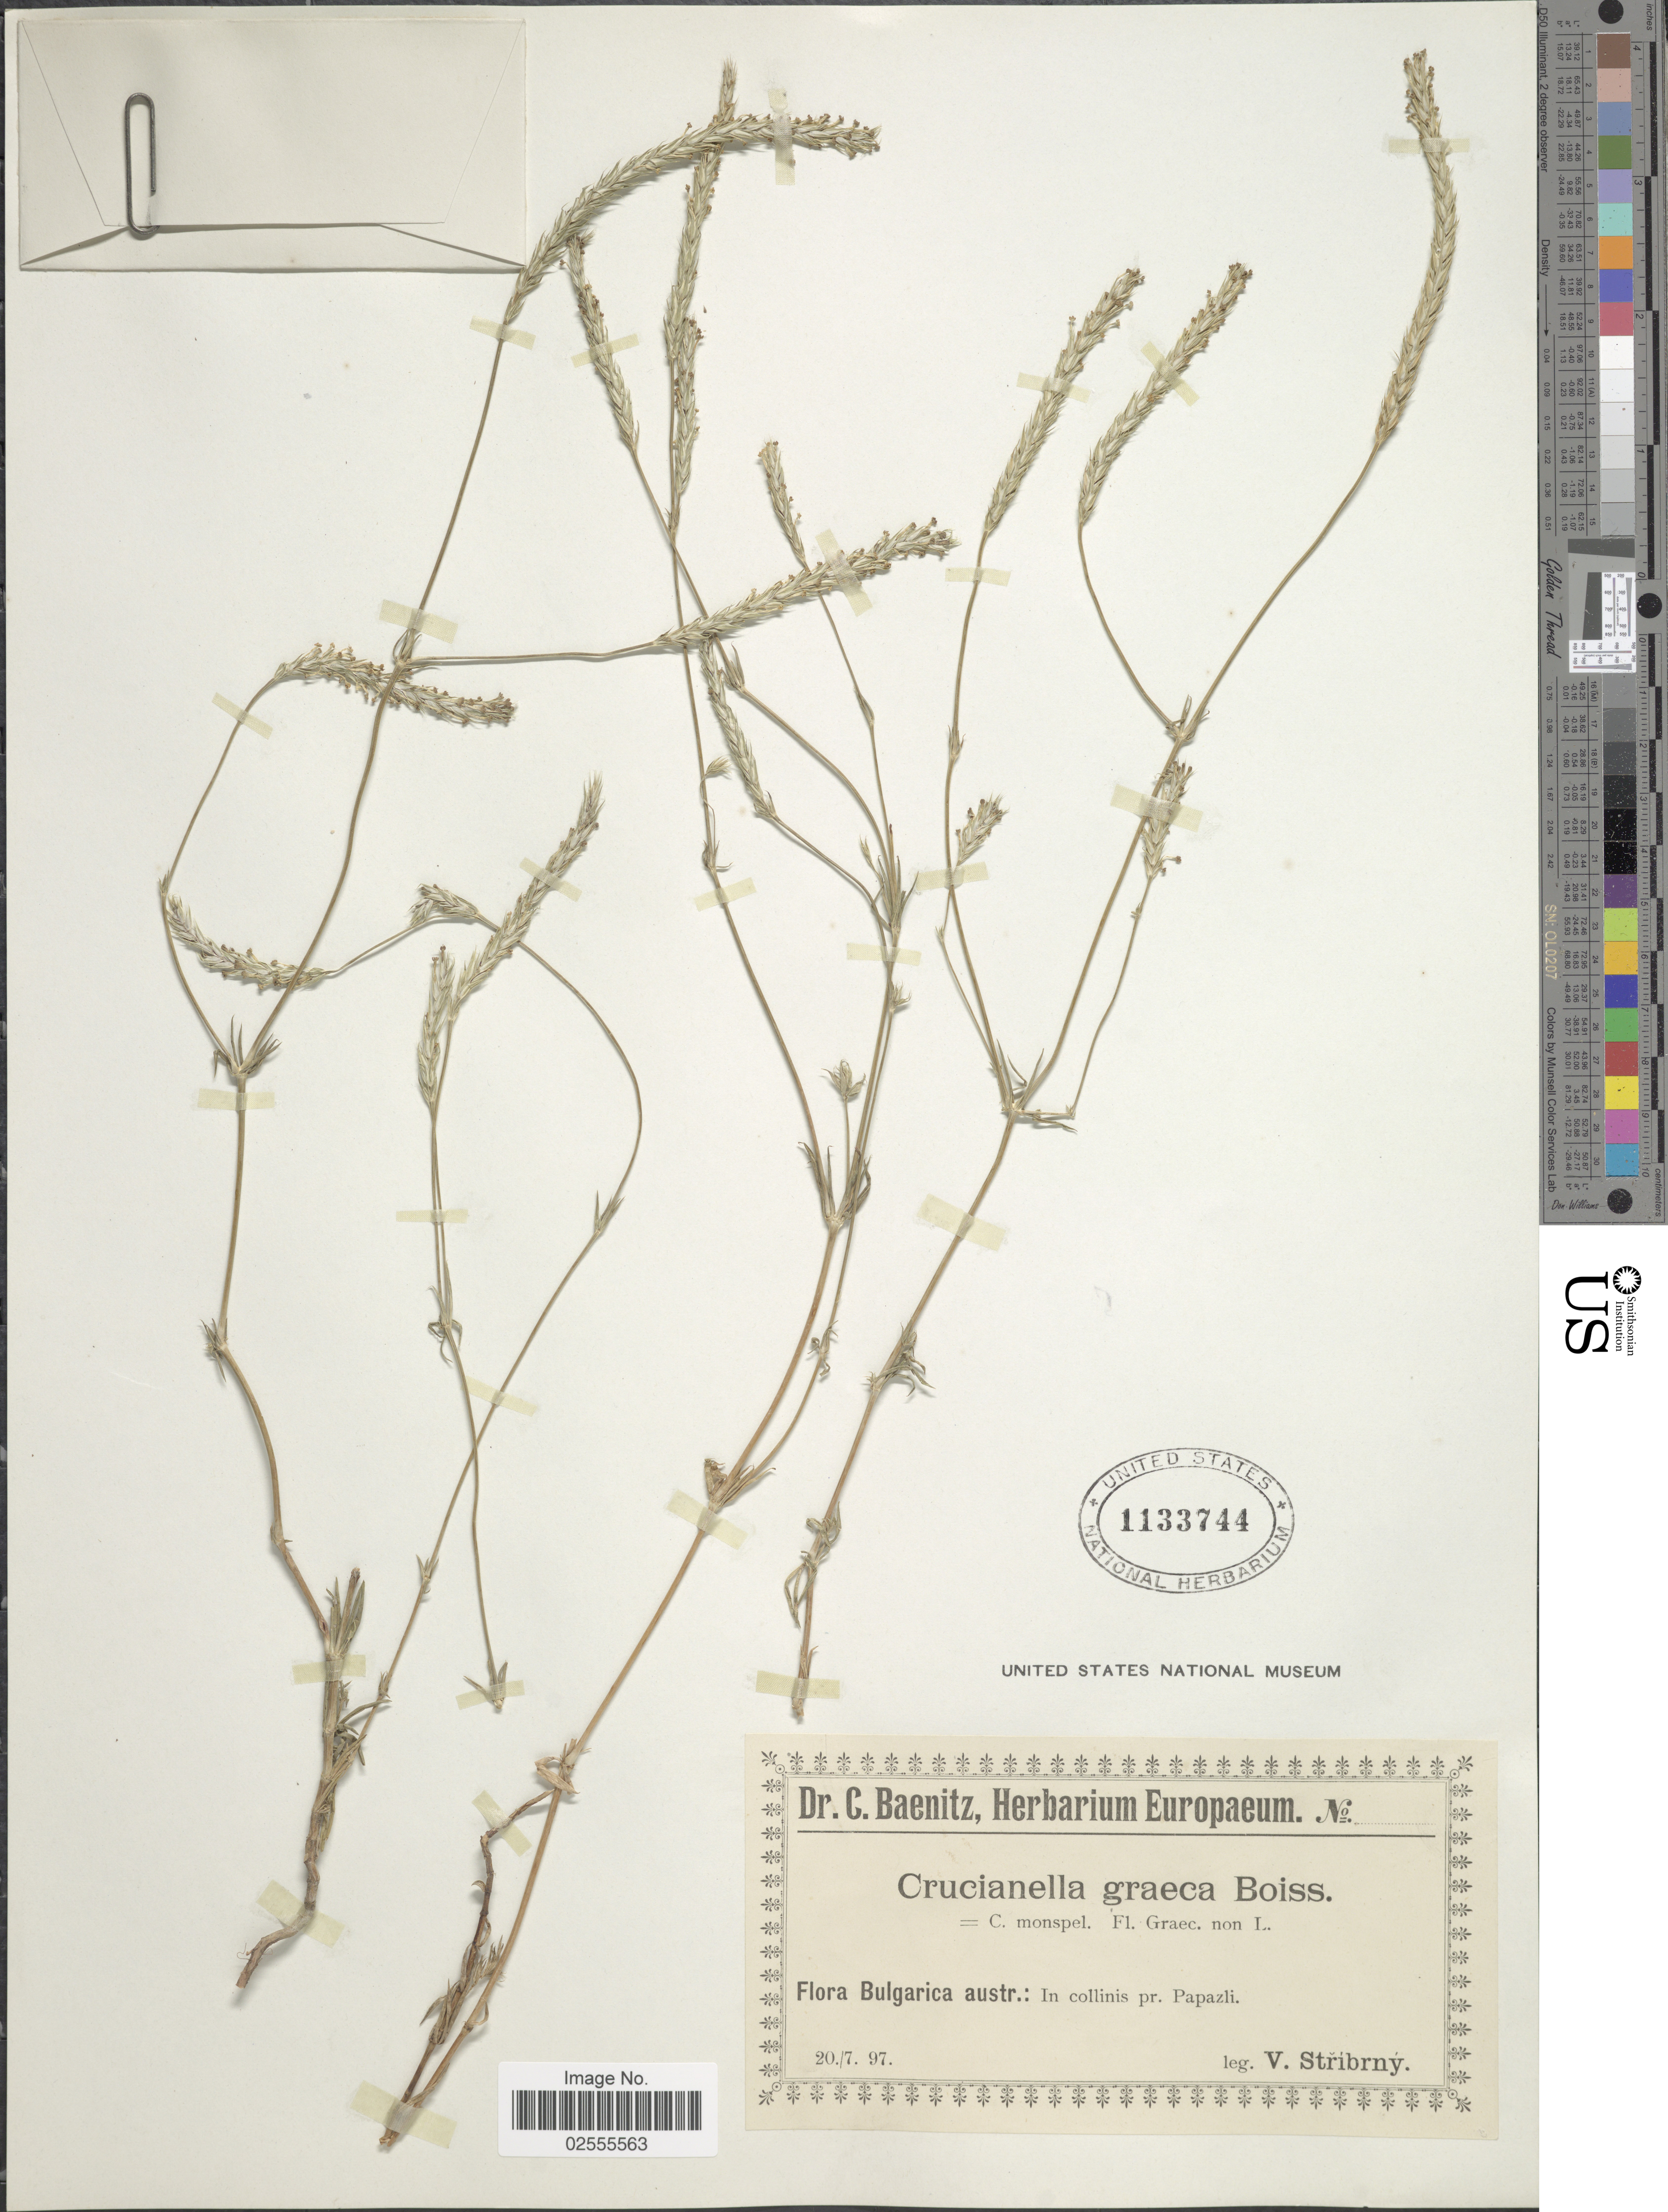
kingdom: Plantae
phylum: Tracheophyta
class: Magnoliopsida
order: Gentianales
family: Rubiaceae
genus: Crucianella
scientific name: Crucianella graeca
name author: Boiss.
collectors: V. Stribrny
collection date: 1897-07-20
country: Bulgaria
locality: Bulgarica austr.: in collinis pr. Papazli.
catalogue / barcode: US 1133744